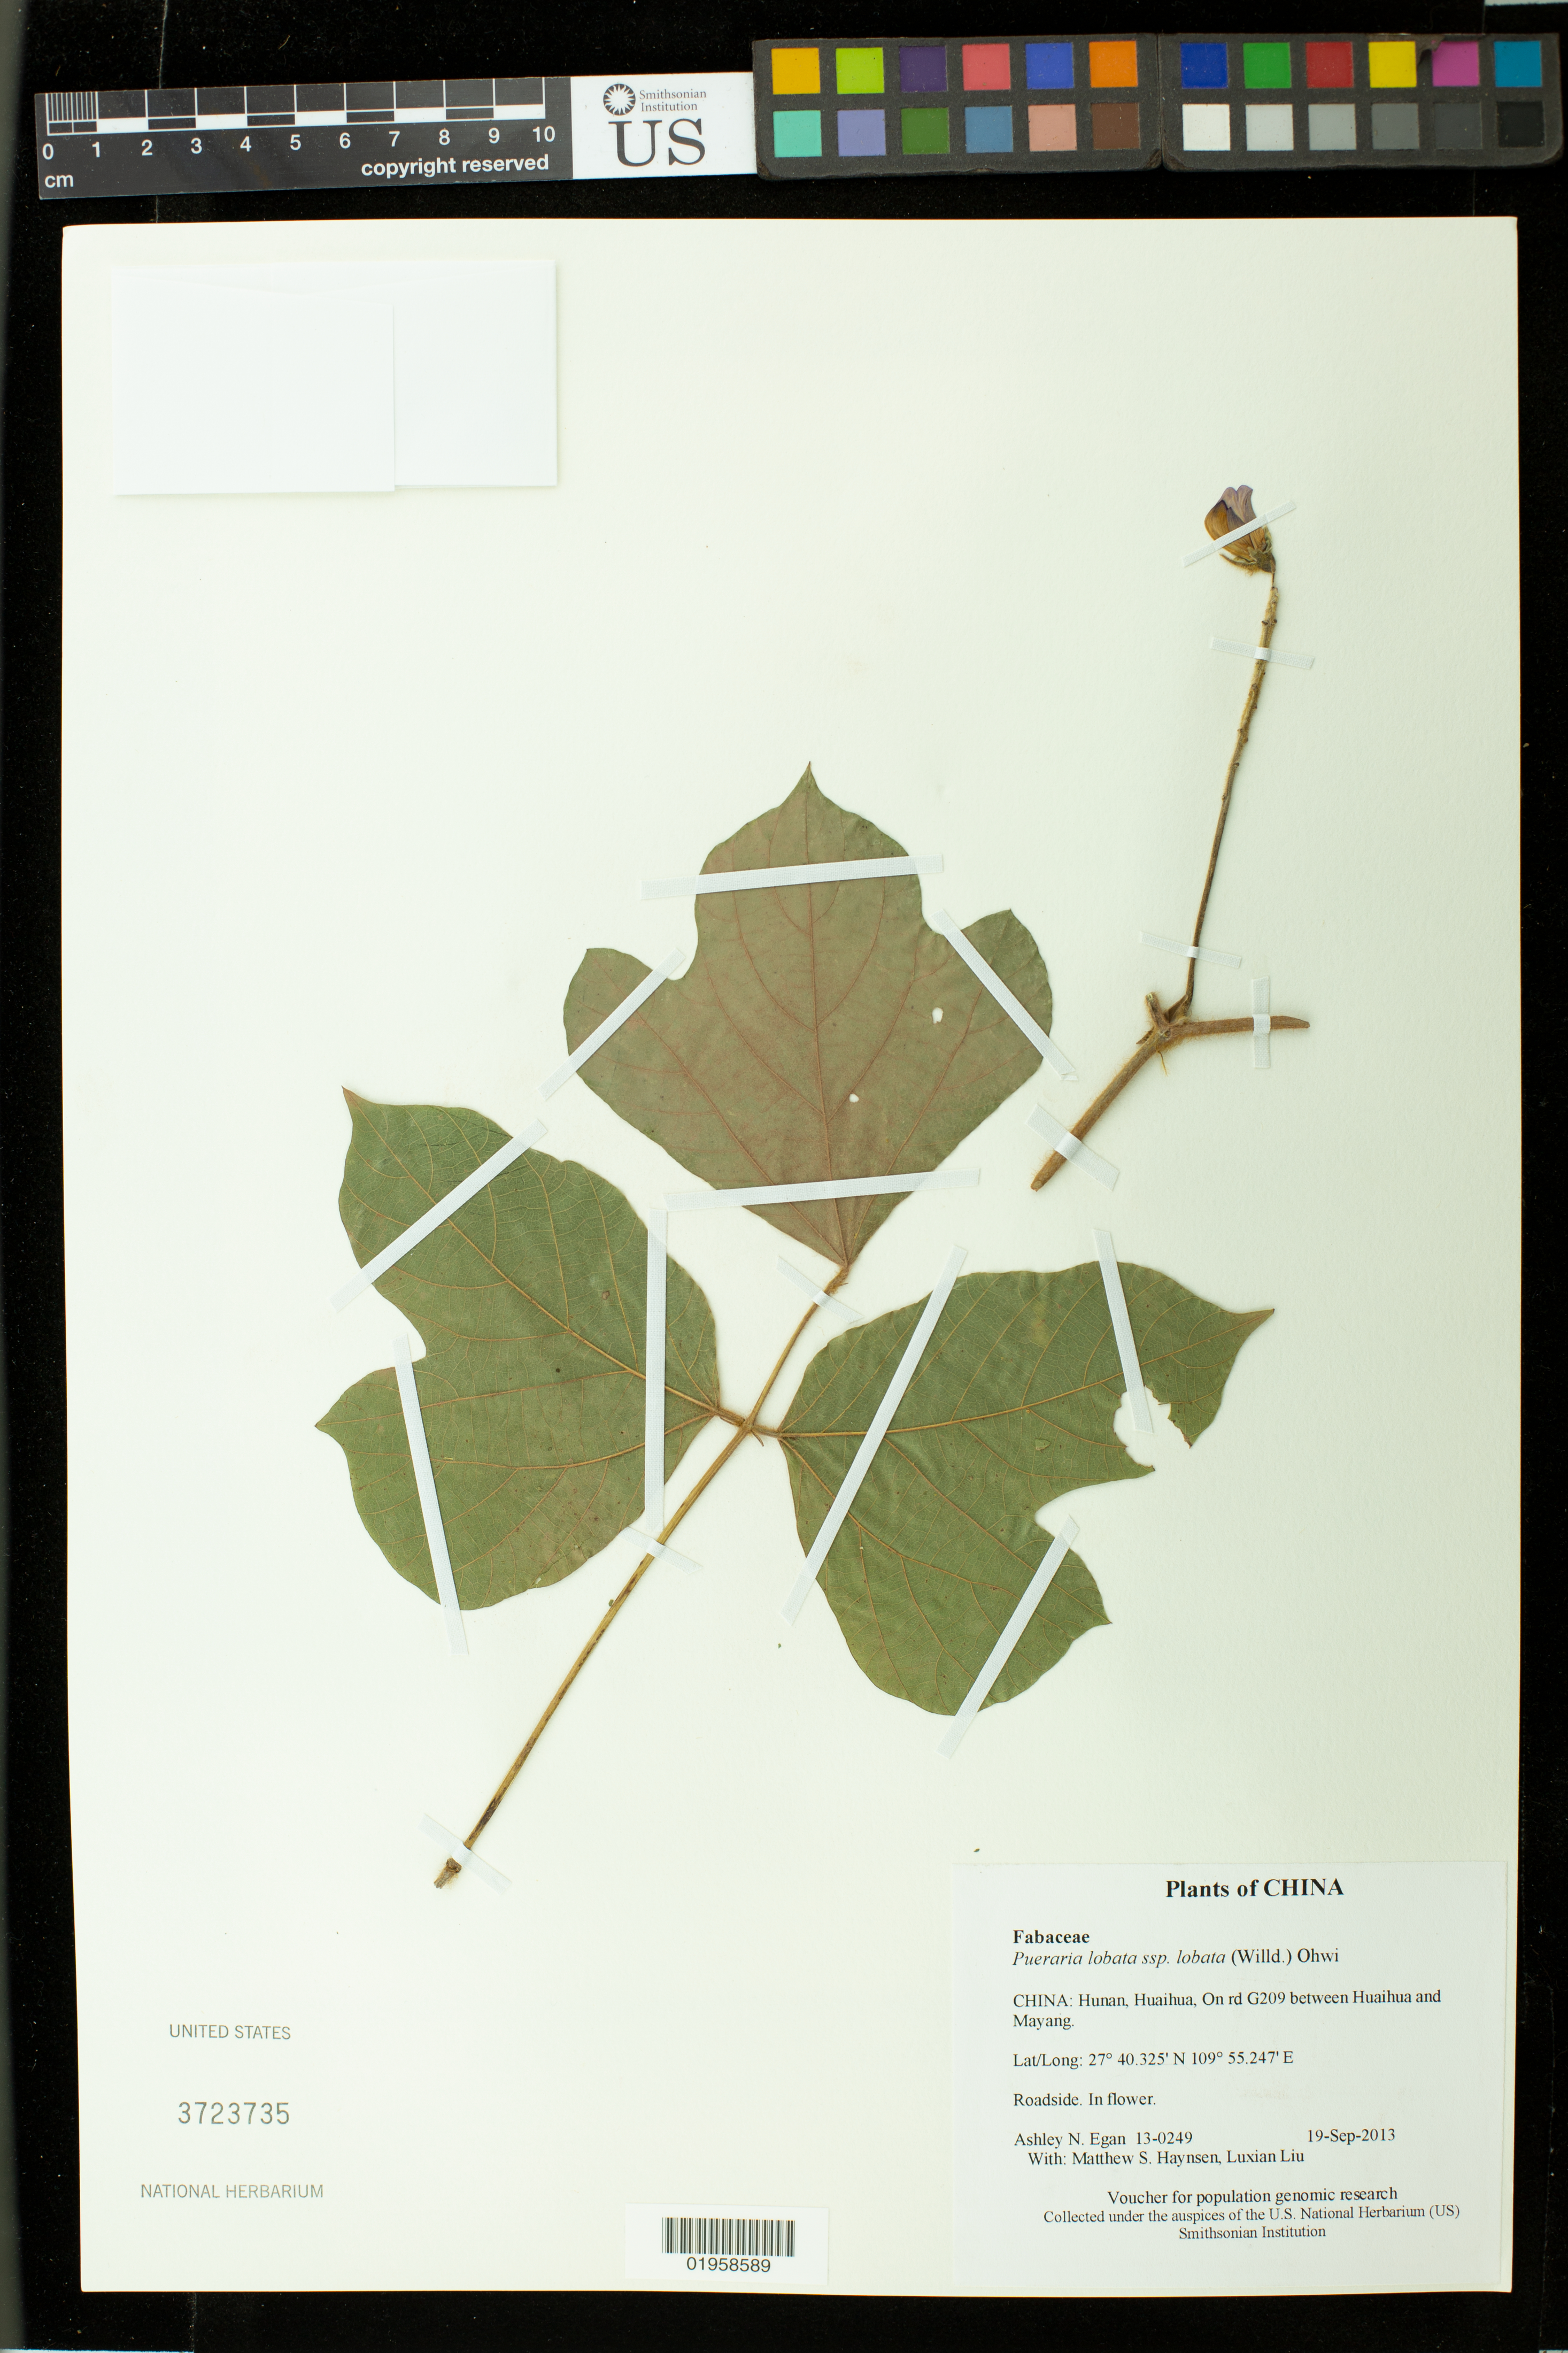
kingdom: Plantae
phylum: Tracheophyta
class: Magnoliopsida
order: Fabales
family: Fabaceae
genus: Pueraria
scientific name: Pueraria lobata subsp. lobata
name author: (Willd.) Ohwi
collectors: A. N. Egan, M. Hansen & L. Liu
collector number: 13-0249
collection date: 2013-09-19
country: China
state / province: Hunan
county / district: Huaihua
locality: On rd G209 between Huaihua and Mayang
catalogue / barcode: US 3723735